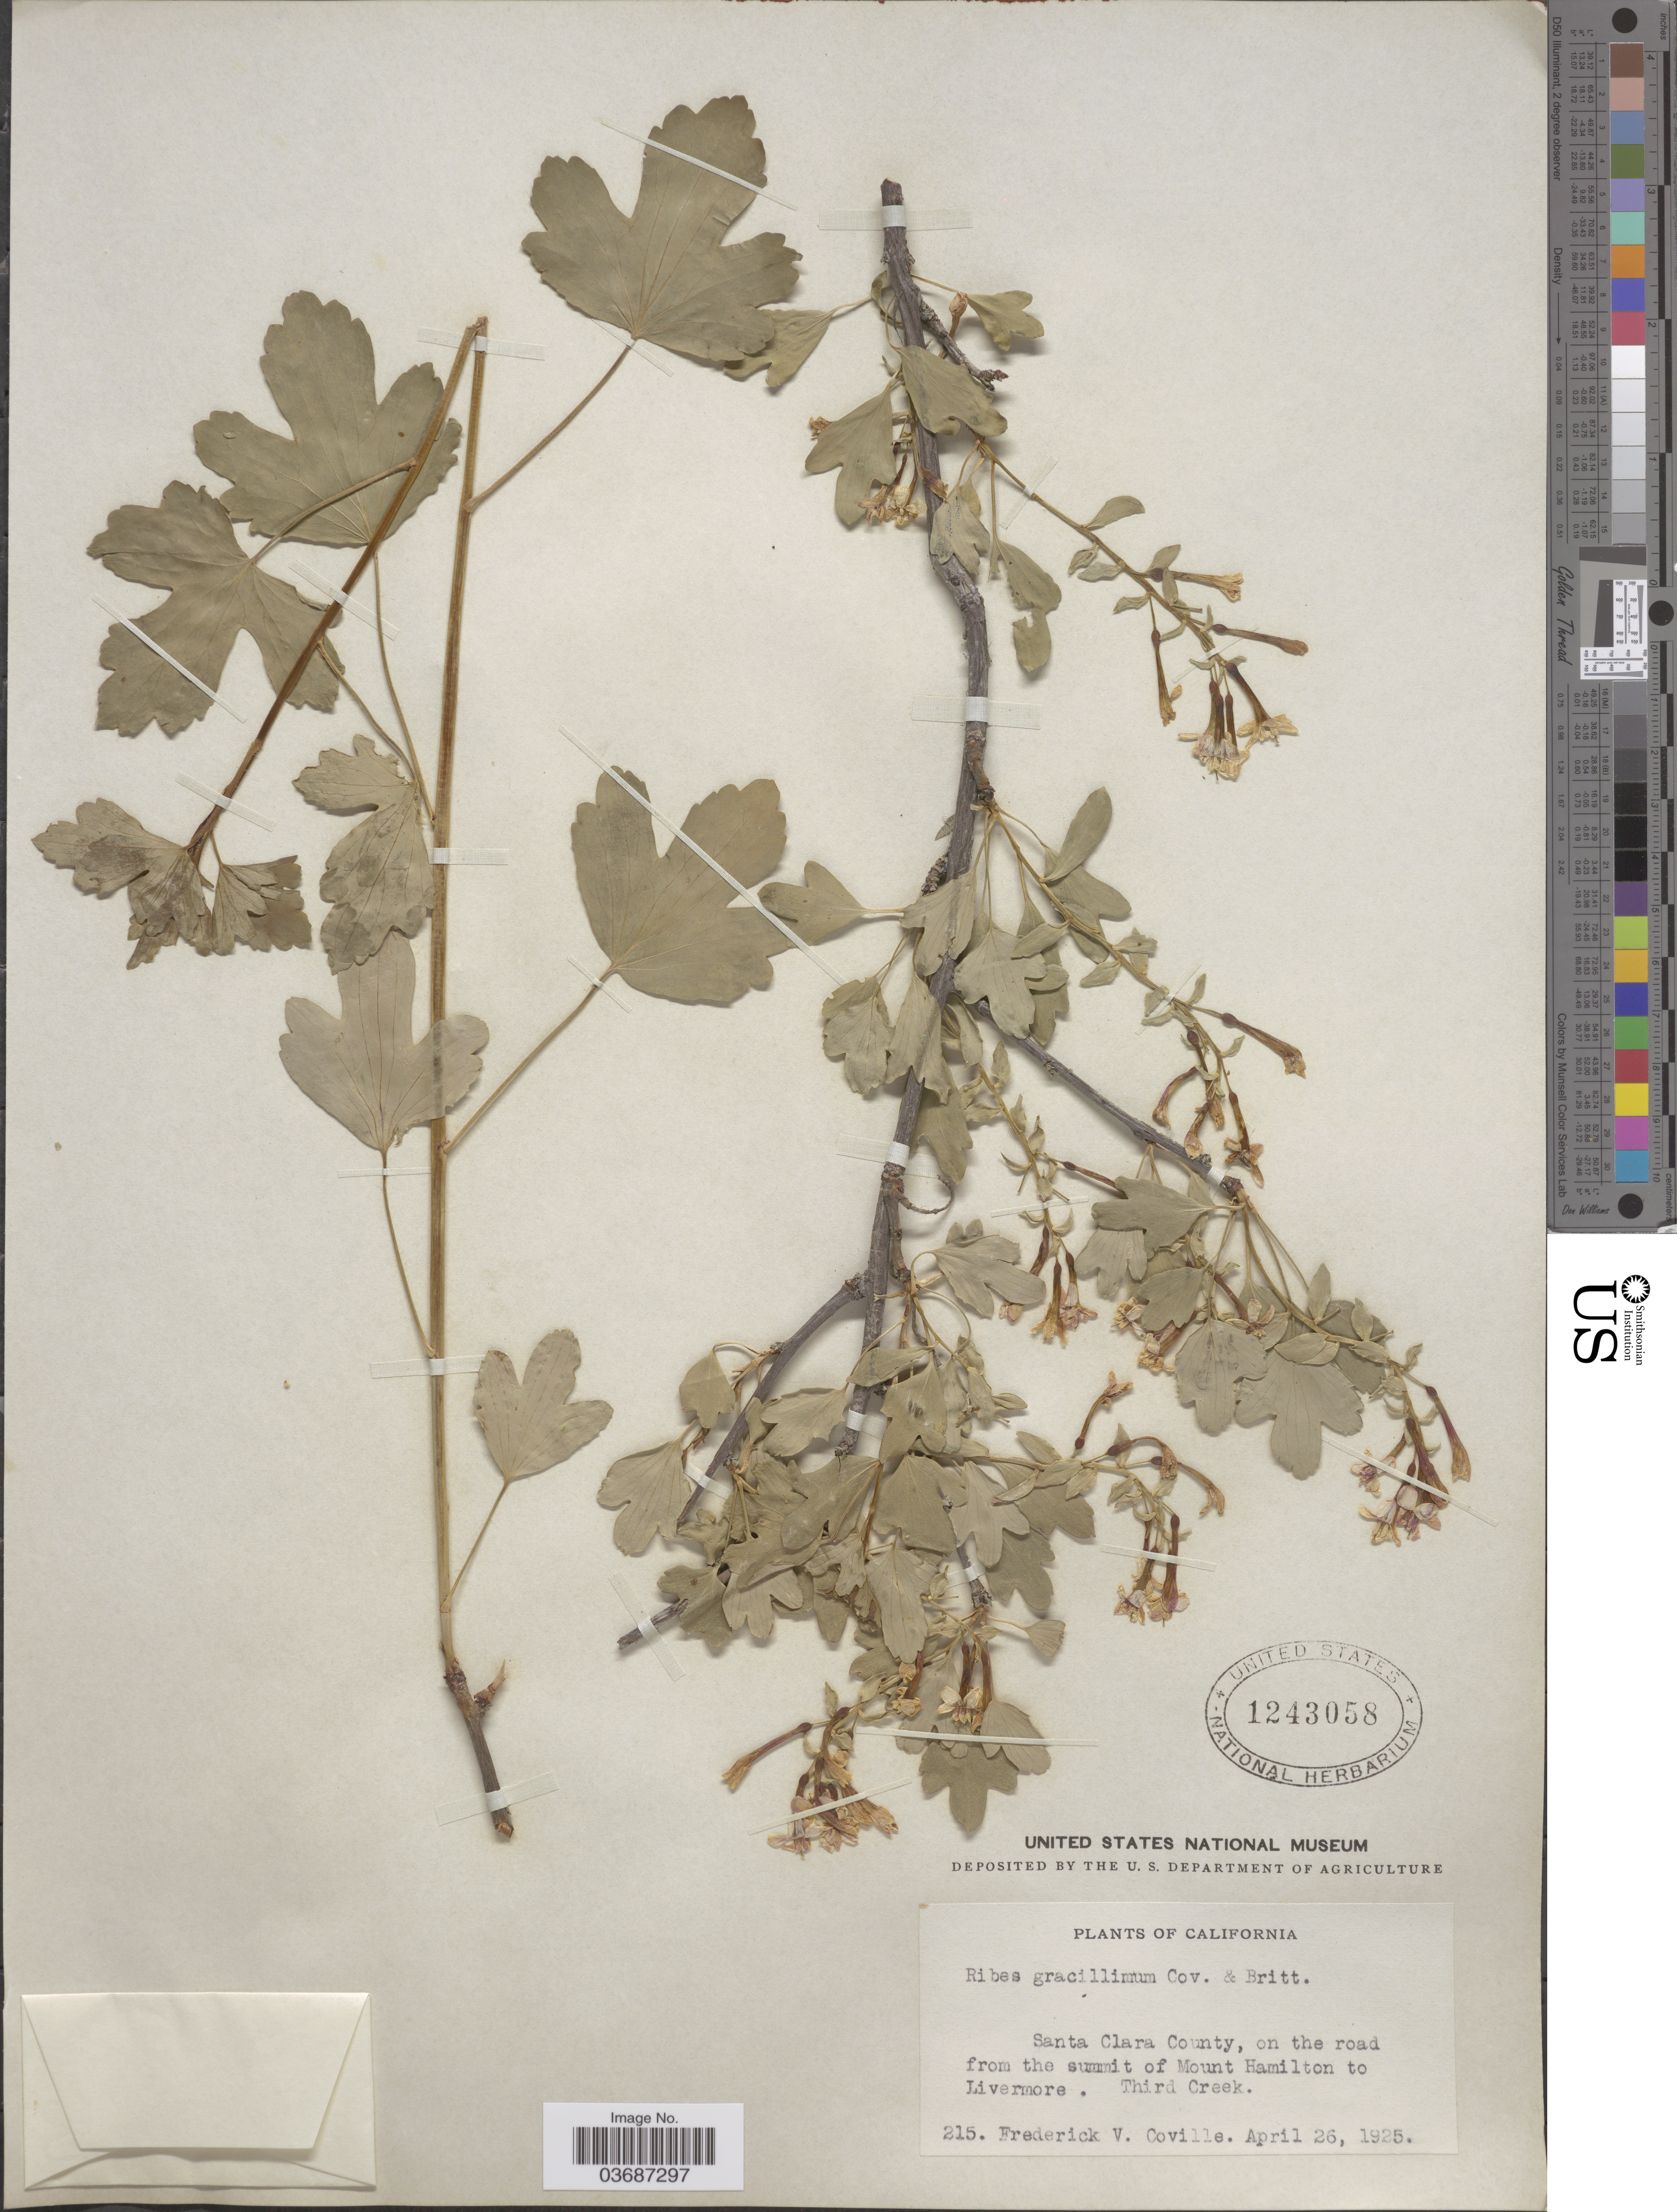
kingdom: Plantae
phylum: Tracheophyta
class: Magnoliopsida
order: Saxifragales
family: Grossulariaceae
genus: Ribes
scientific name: Ribes gracillimum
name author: Coville & Britton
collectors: F. V. Coville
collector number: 215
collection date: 1925-04-26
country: United States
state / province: California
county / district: Santa Clara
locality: Santa Clara County, on the road from the summit of Mount Hamilton to Livermore. Third Creek.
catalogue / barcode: US 1243058